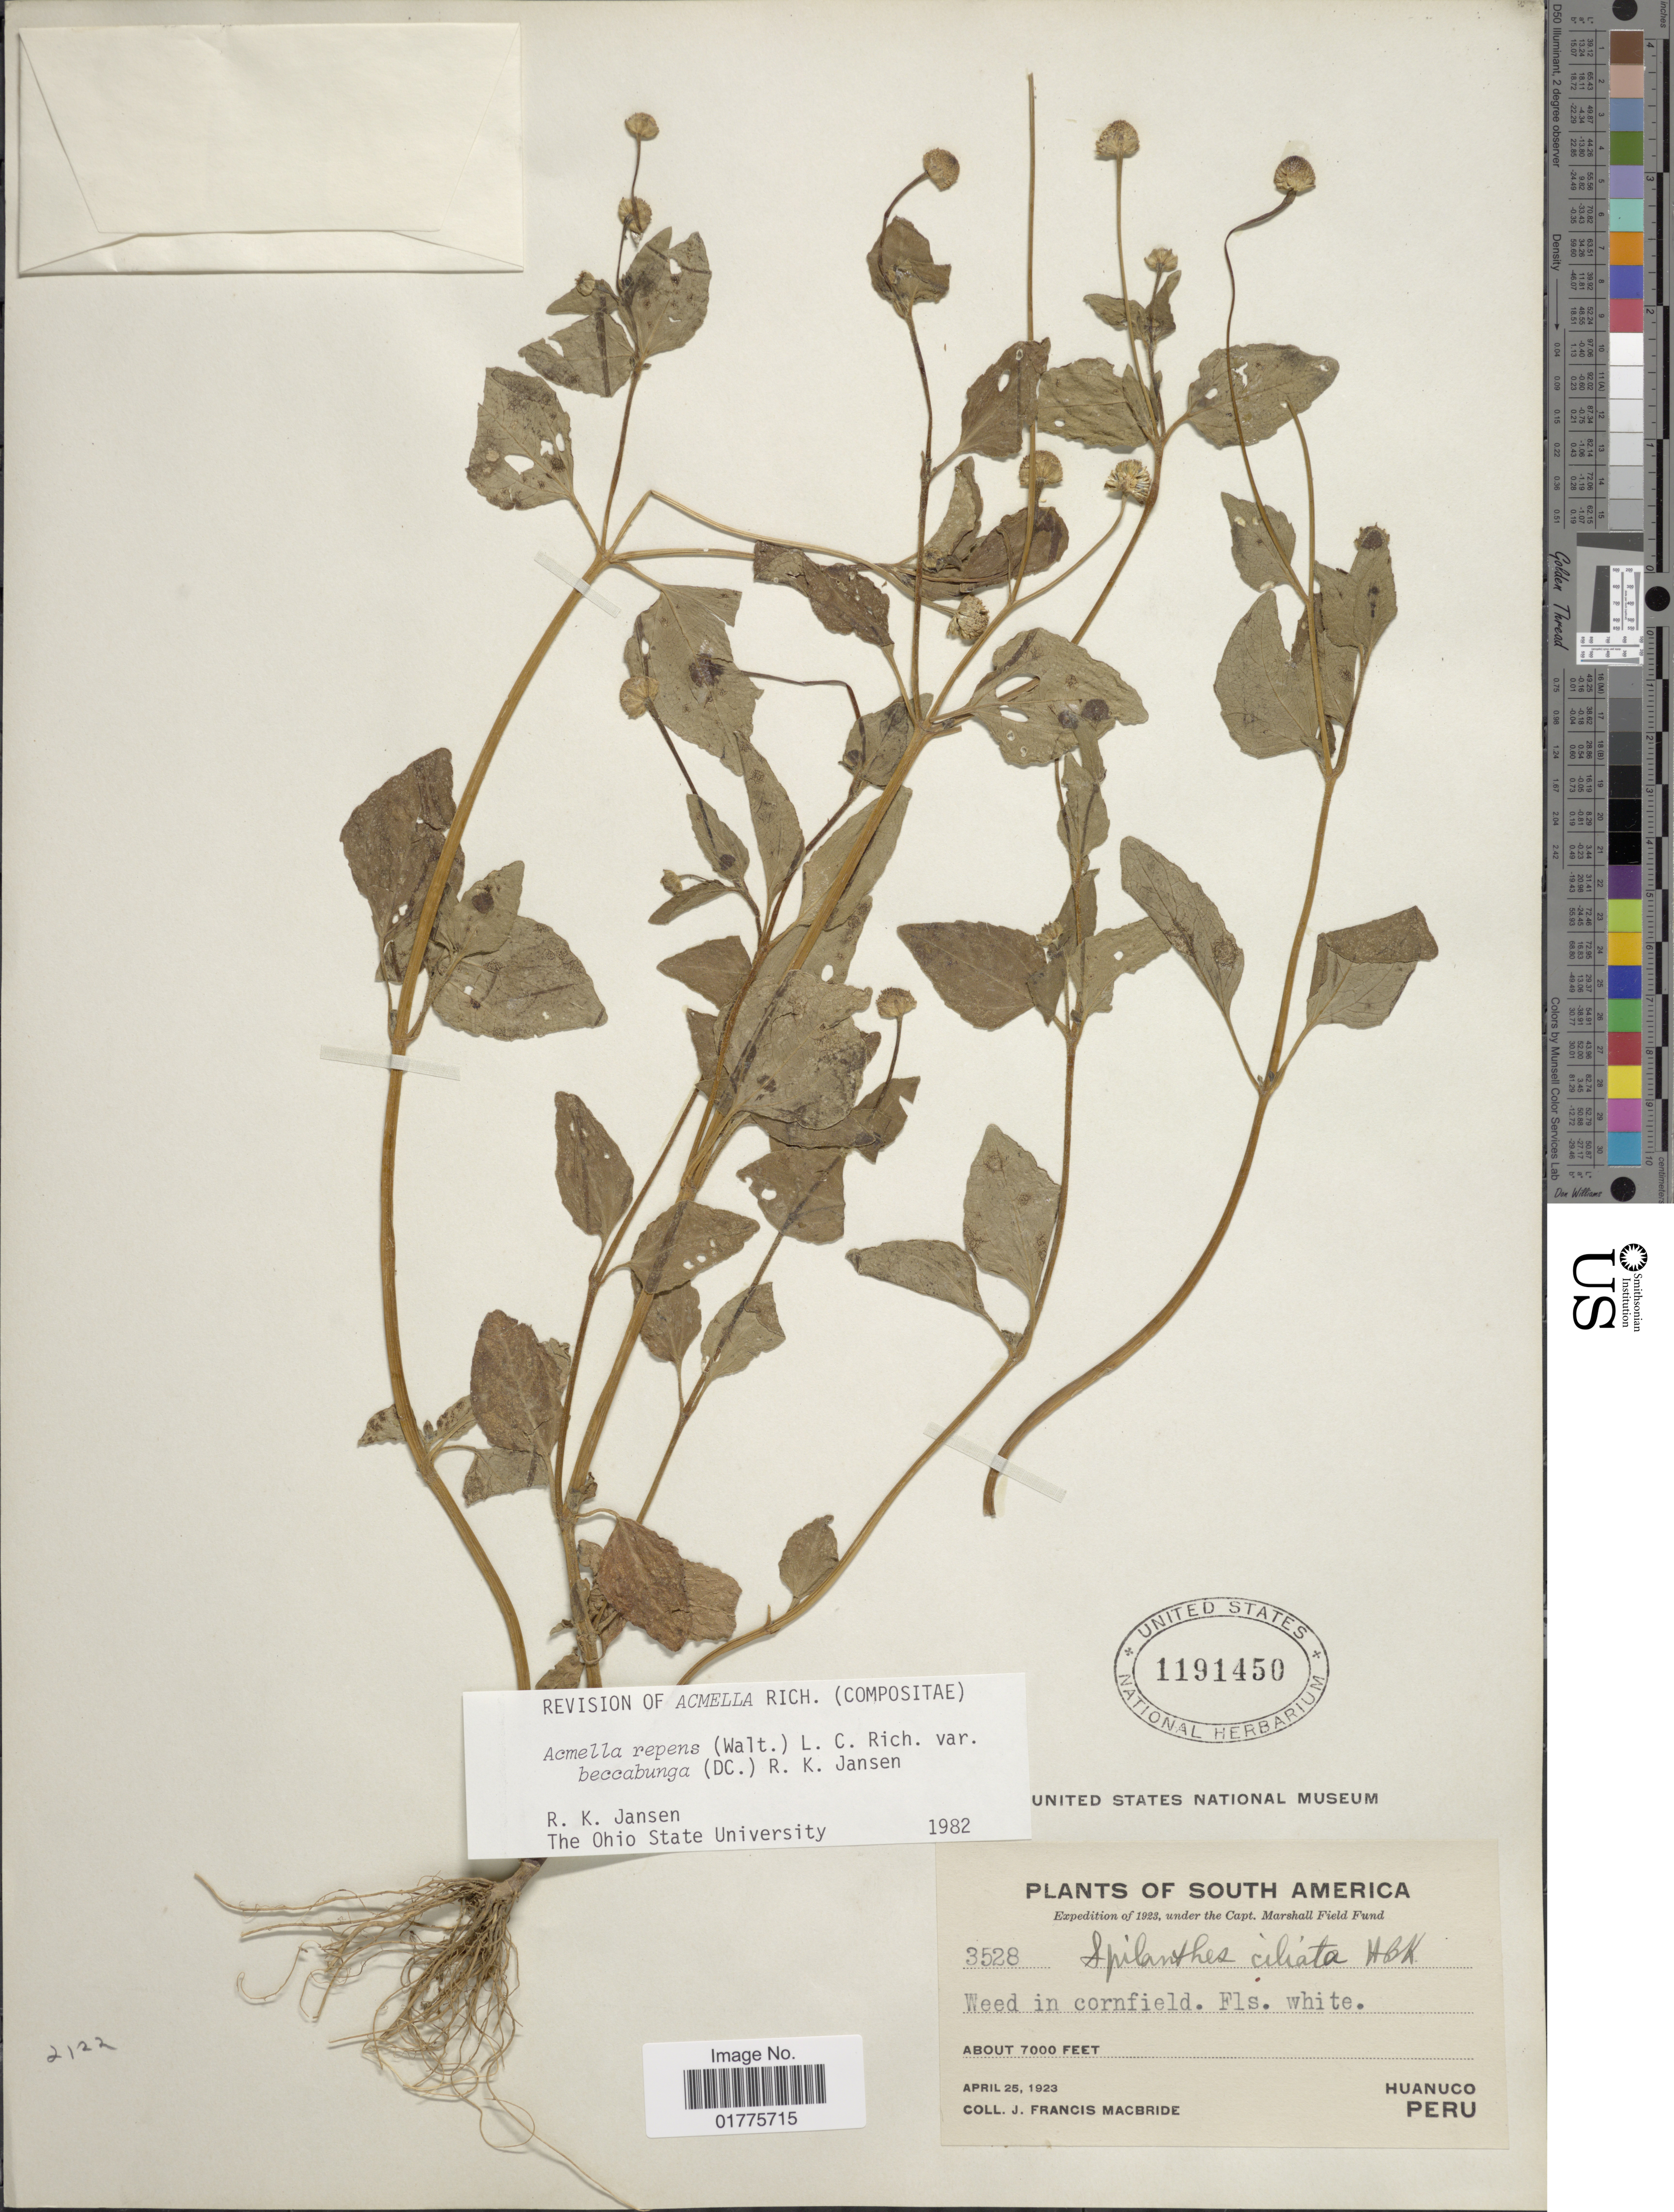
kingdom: Plantae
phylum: Tracheophyta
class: Magnoliopsida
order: Asterales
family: Asteraceae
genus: Acmella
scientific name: Acmella repens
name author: (Walter) Rich.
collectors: J. F. Macbride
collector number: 3528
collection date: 1923-04-25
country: Peru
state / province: Huánuco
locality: South America, weed in cornfield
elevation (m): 2134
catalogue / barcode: US 1191450